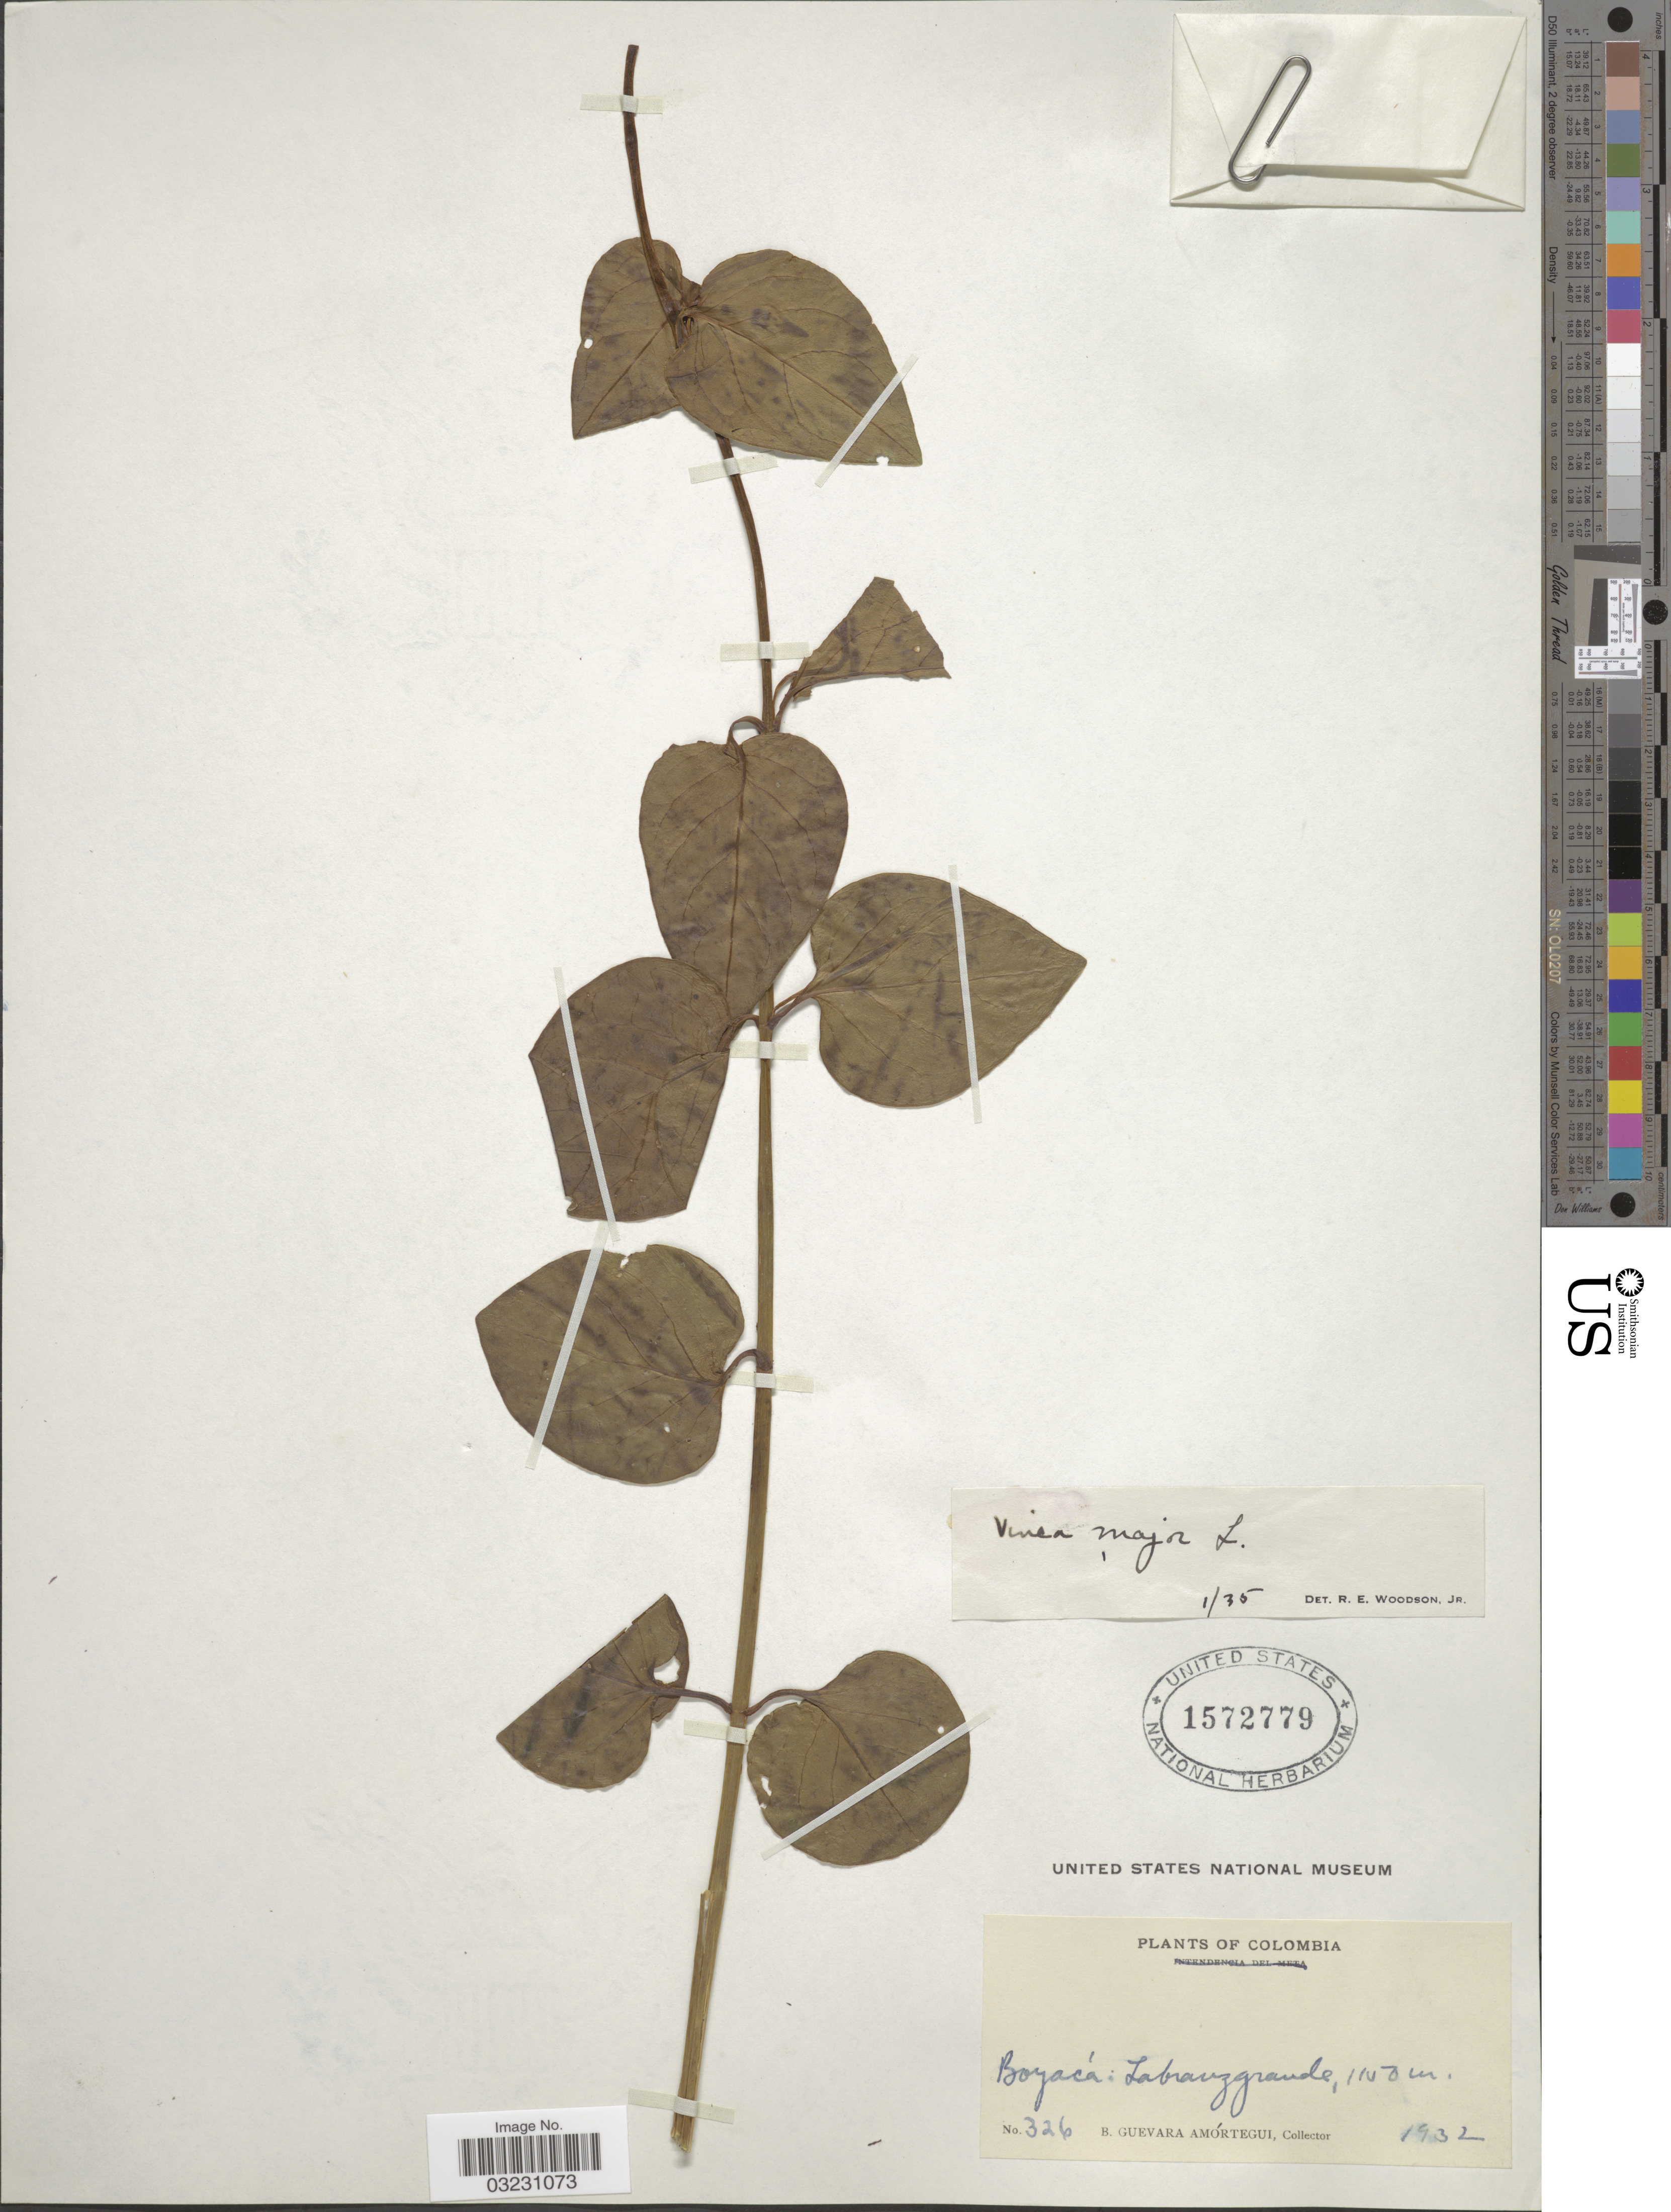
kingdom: Plantae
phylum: Tracheophyta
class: Magnoliopsida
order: Gentianales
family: Apocynaceae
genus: Vinca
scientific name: Vinca major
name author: L.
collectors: B. Guevara Amortegui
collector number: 326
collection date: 1932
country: Colombia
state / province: Boyacá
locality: Labranzgrande.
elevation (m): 1150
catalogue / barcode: US 1572779